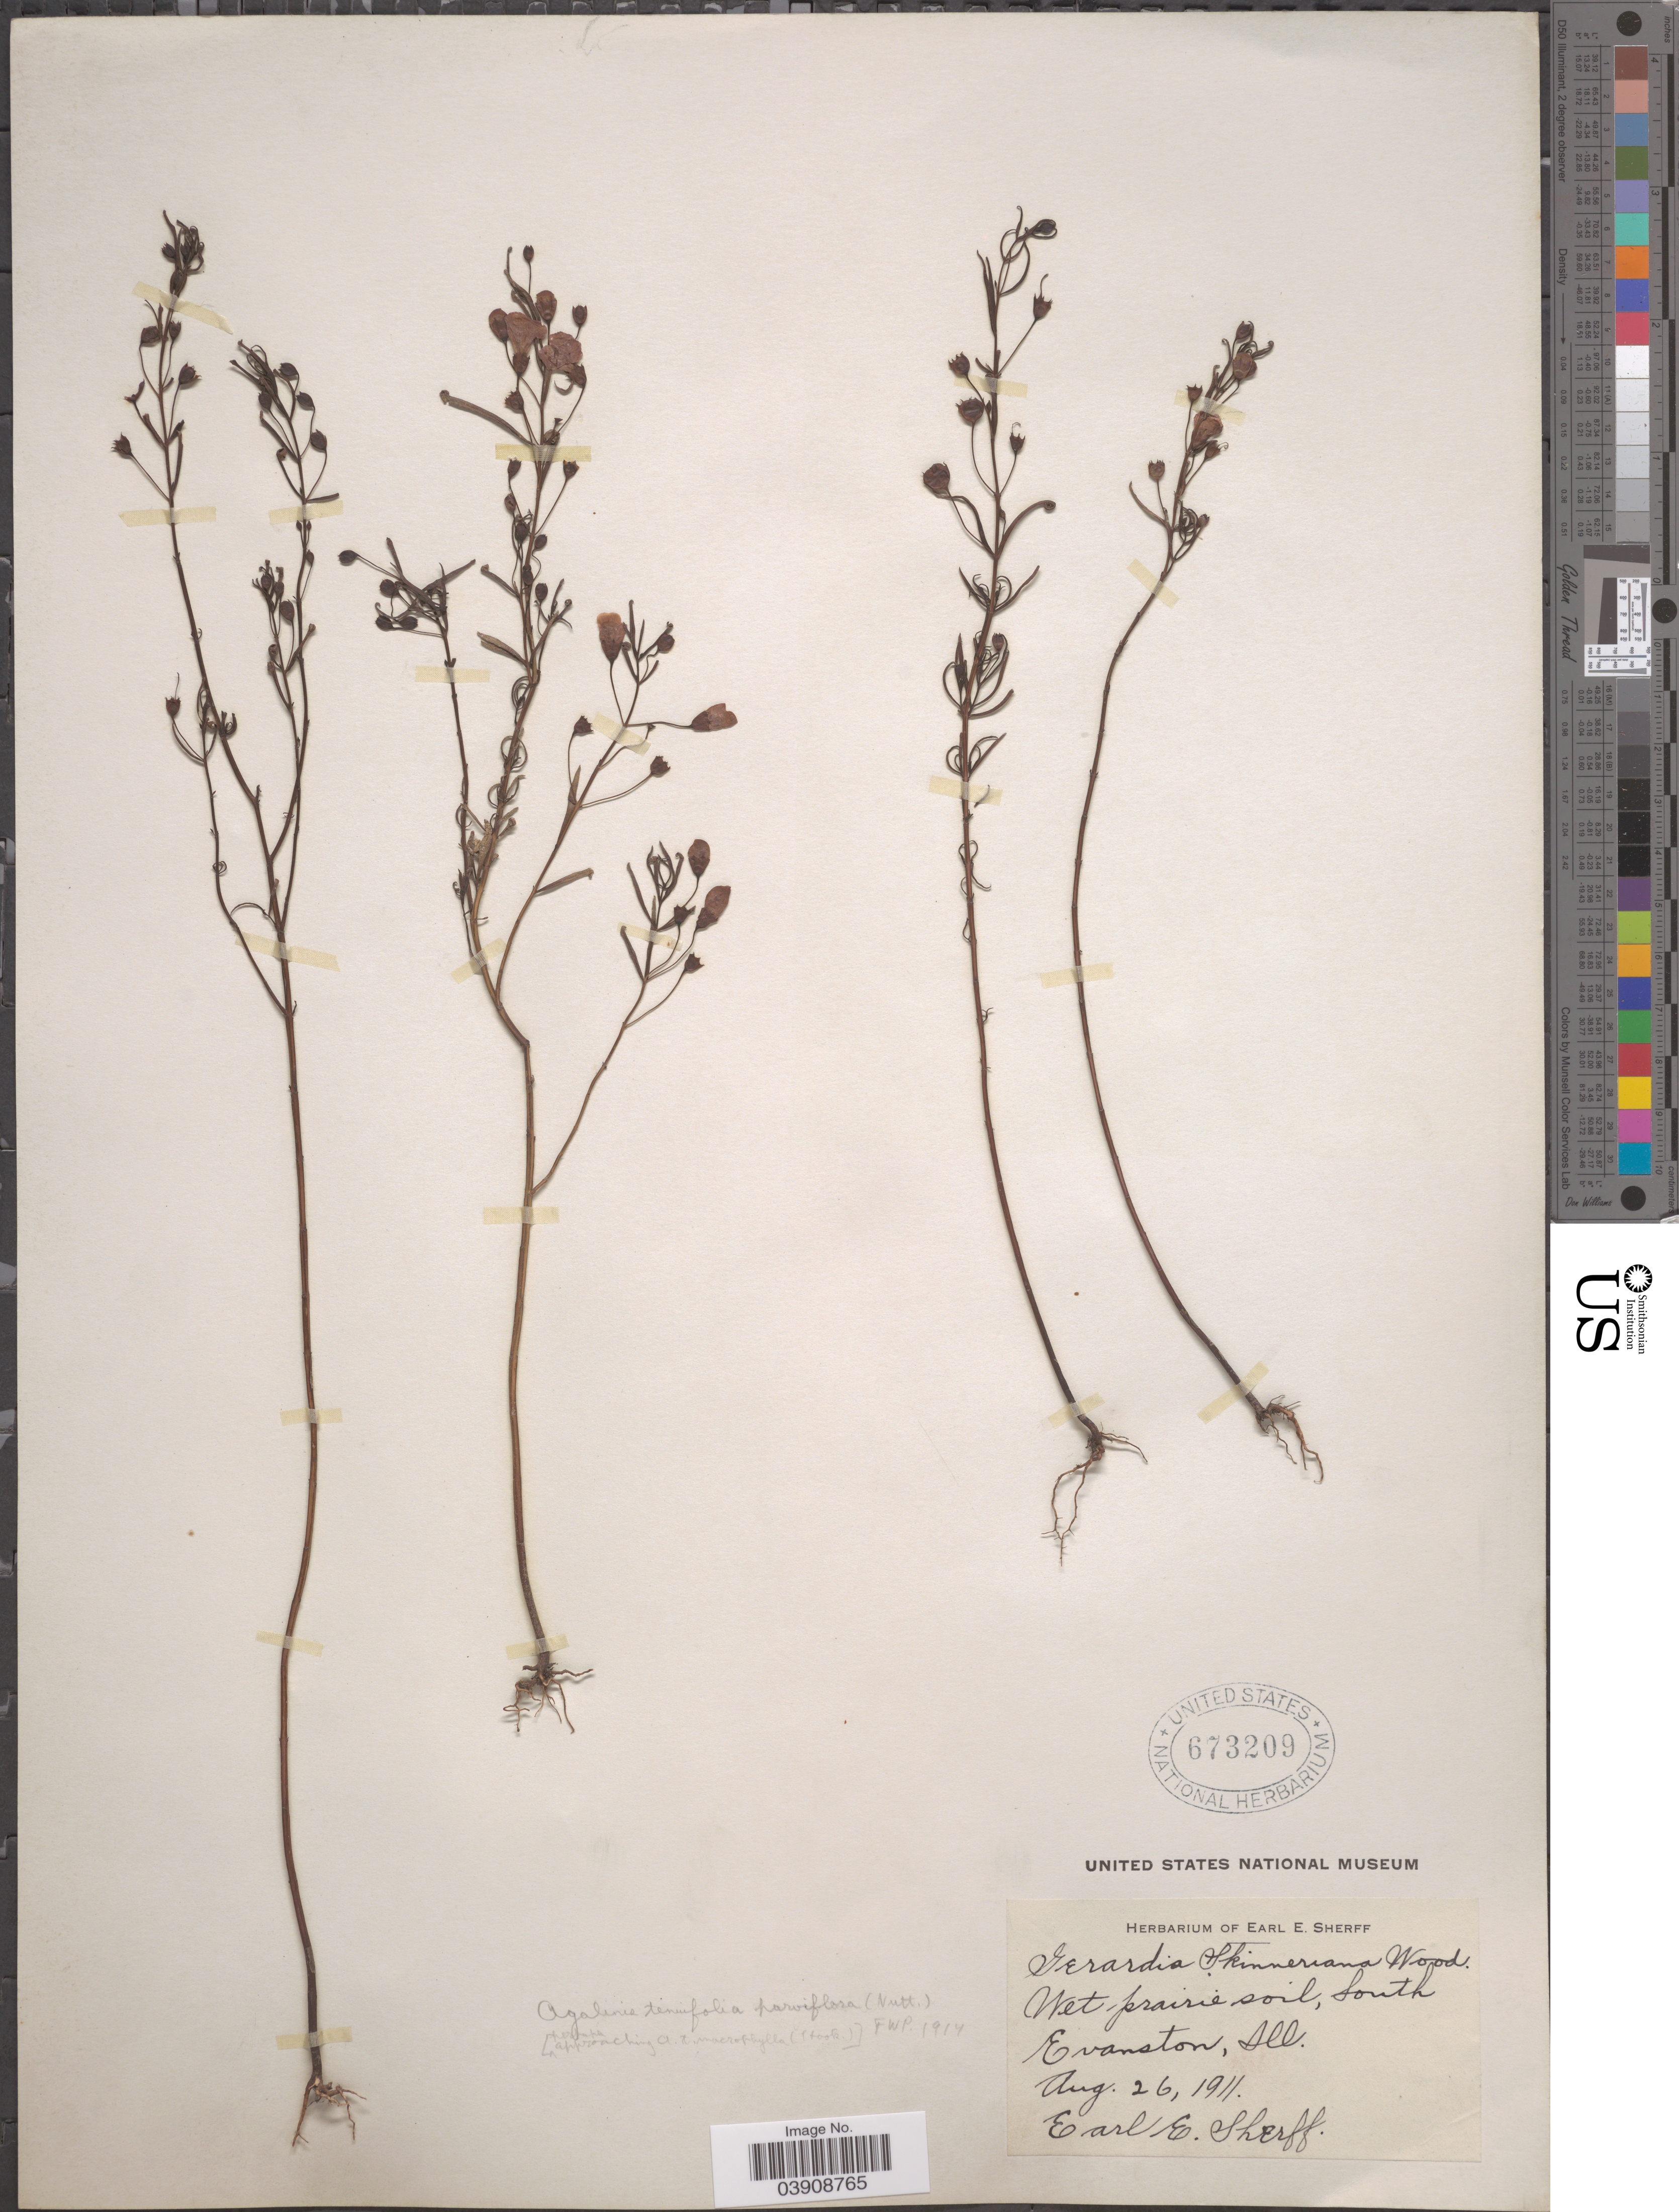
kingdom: Plantae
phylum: Tracheophyta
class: Magnoliopsida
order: Lamiales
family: Orobanchaceae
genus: Agalinis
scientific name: Agalinis tenuifolia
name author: (Vahl) Raf.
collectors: E. E. Sherff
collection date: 1911-08-26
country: United States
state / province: Illinois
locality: Wet prairie soil, South Evanston.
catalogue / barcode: US 673209